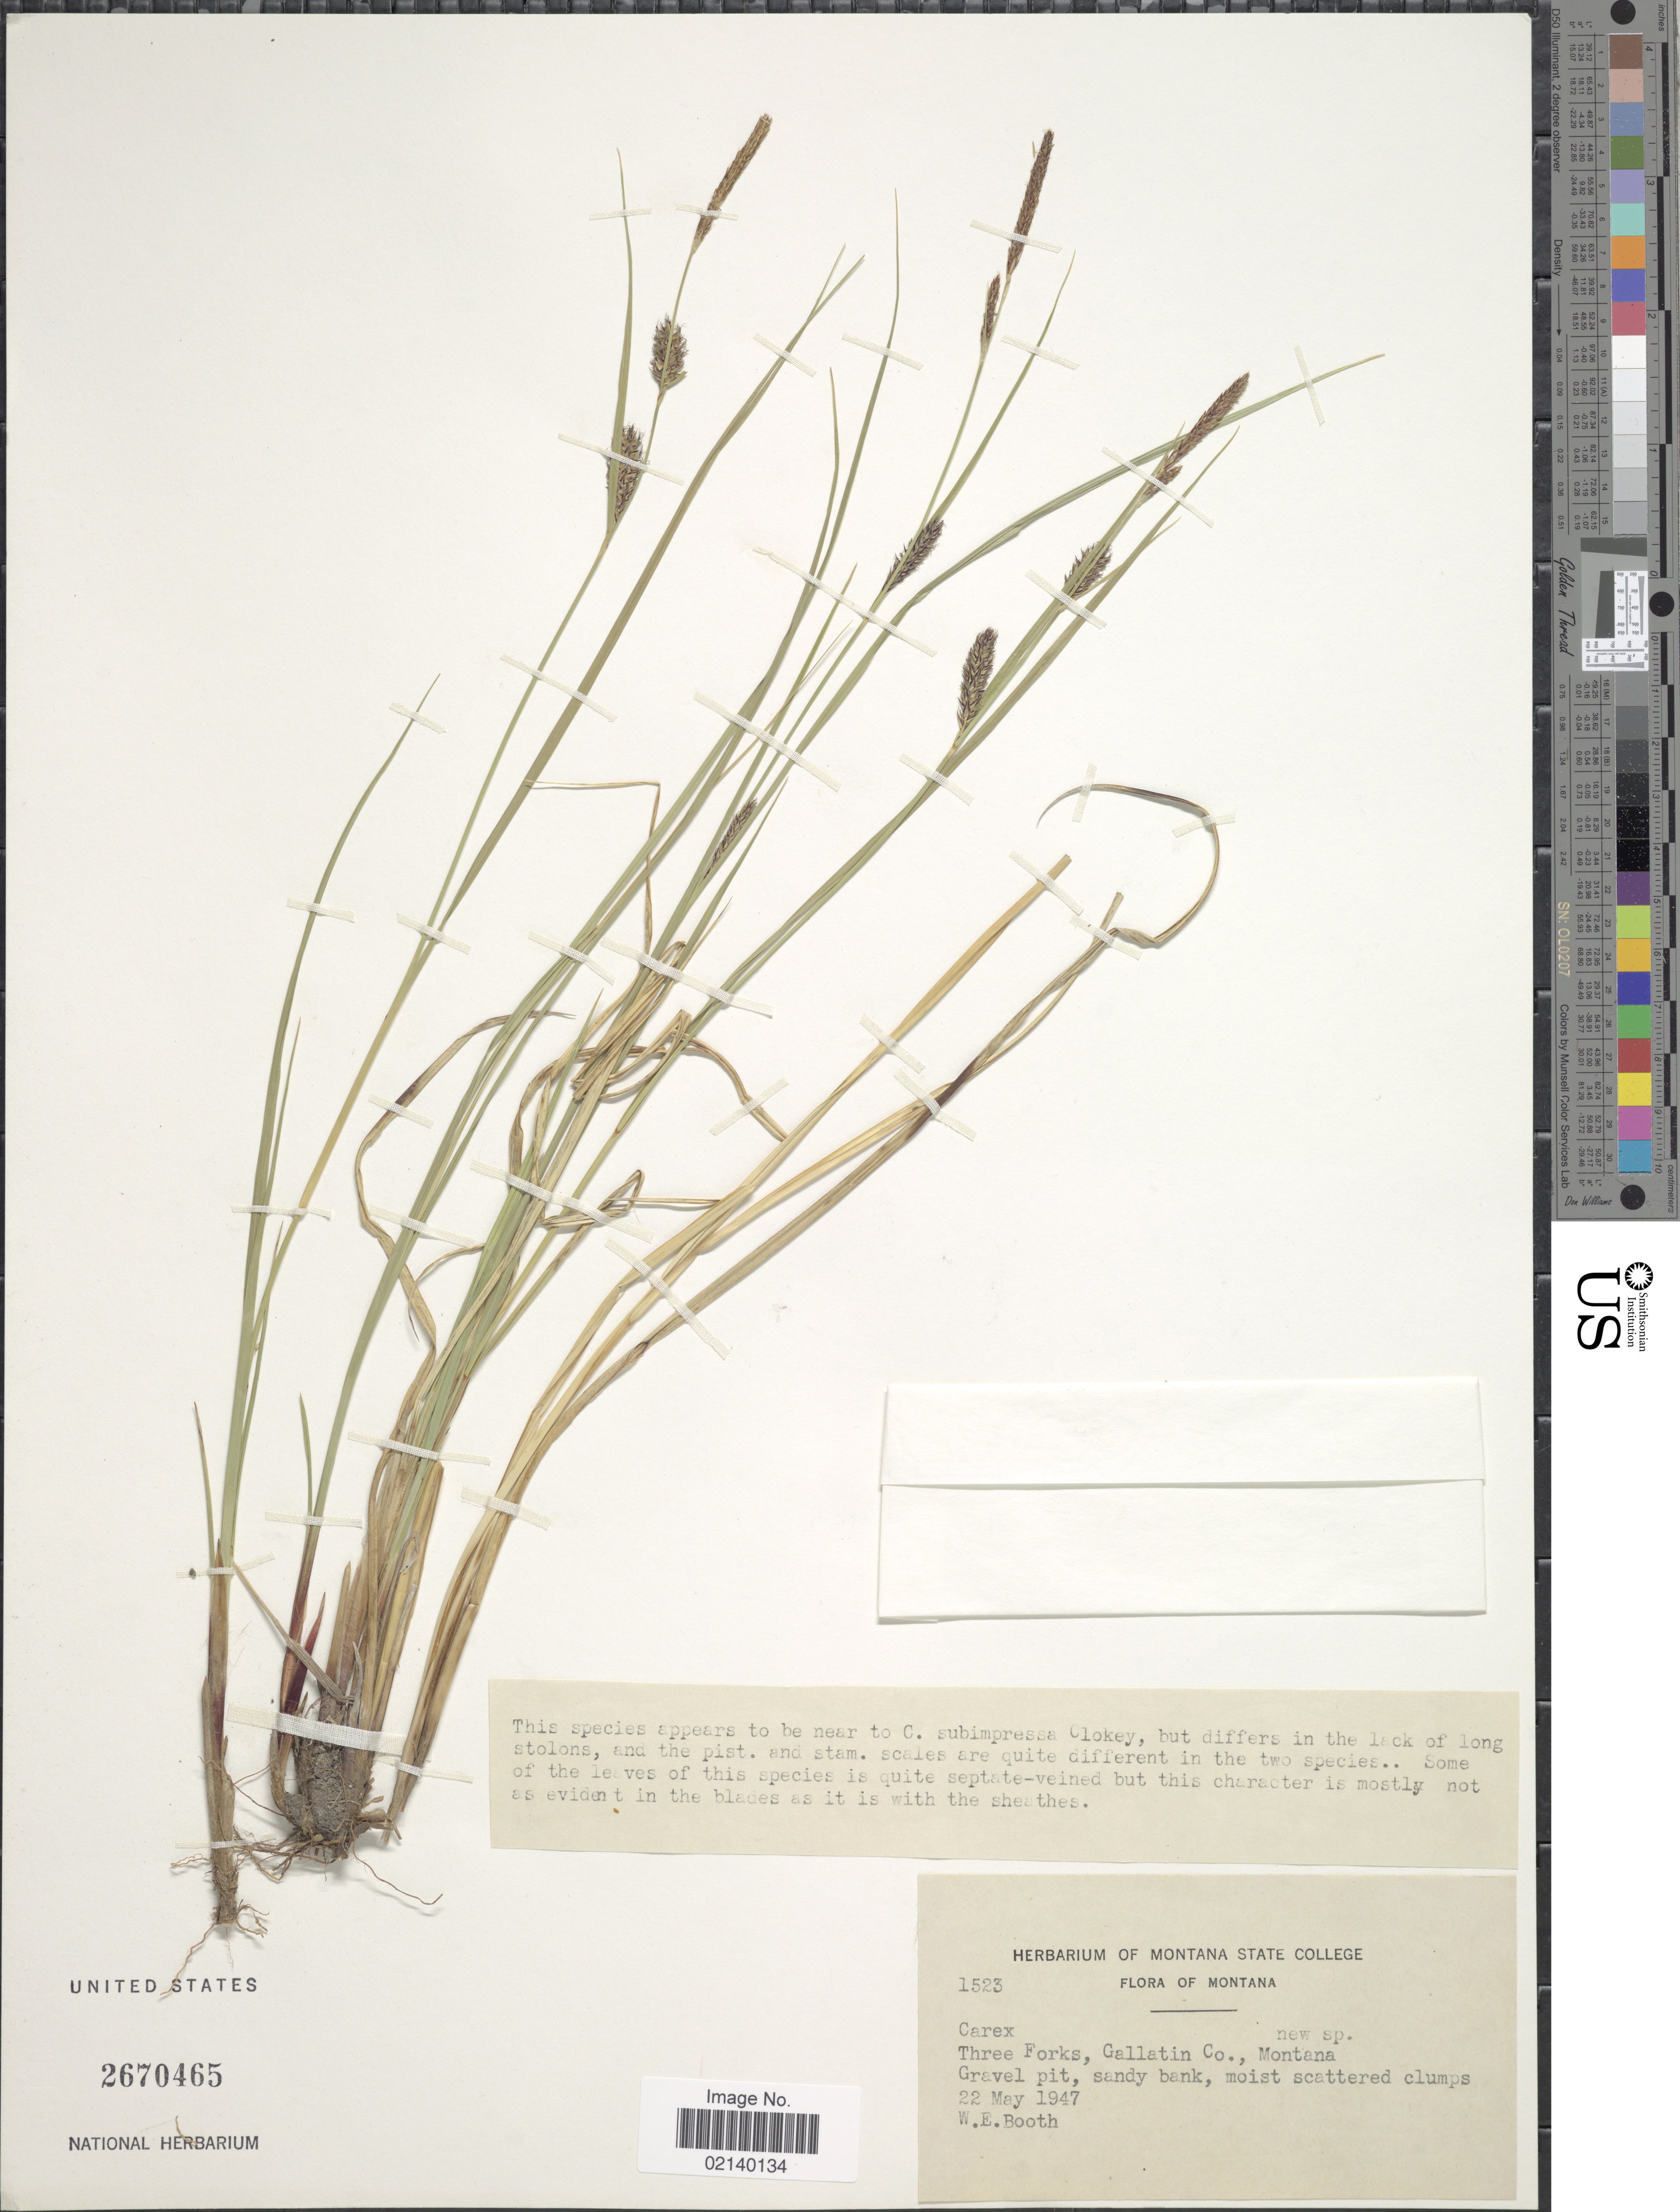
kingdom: Plantae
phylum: Tracheophyta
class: Liliopsida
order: Poales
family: Cyperaceae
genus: Carex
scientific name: Carex pellita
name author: Muhl. ex Willd.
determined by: McGregor, R. L.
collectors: W. Booth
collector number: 1523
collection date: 1947-05-22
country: United States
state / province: Montana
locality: Three Forks, Gallatin Co., gravel pit, sandy bank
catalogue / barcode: US 2670465